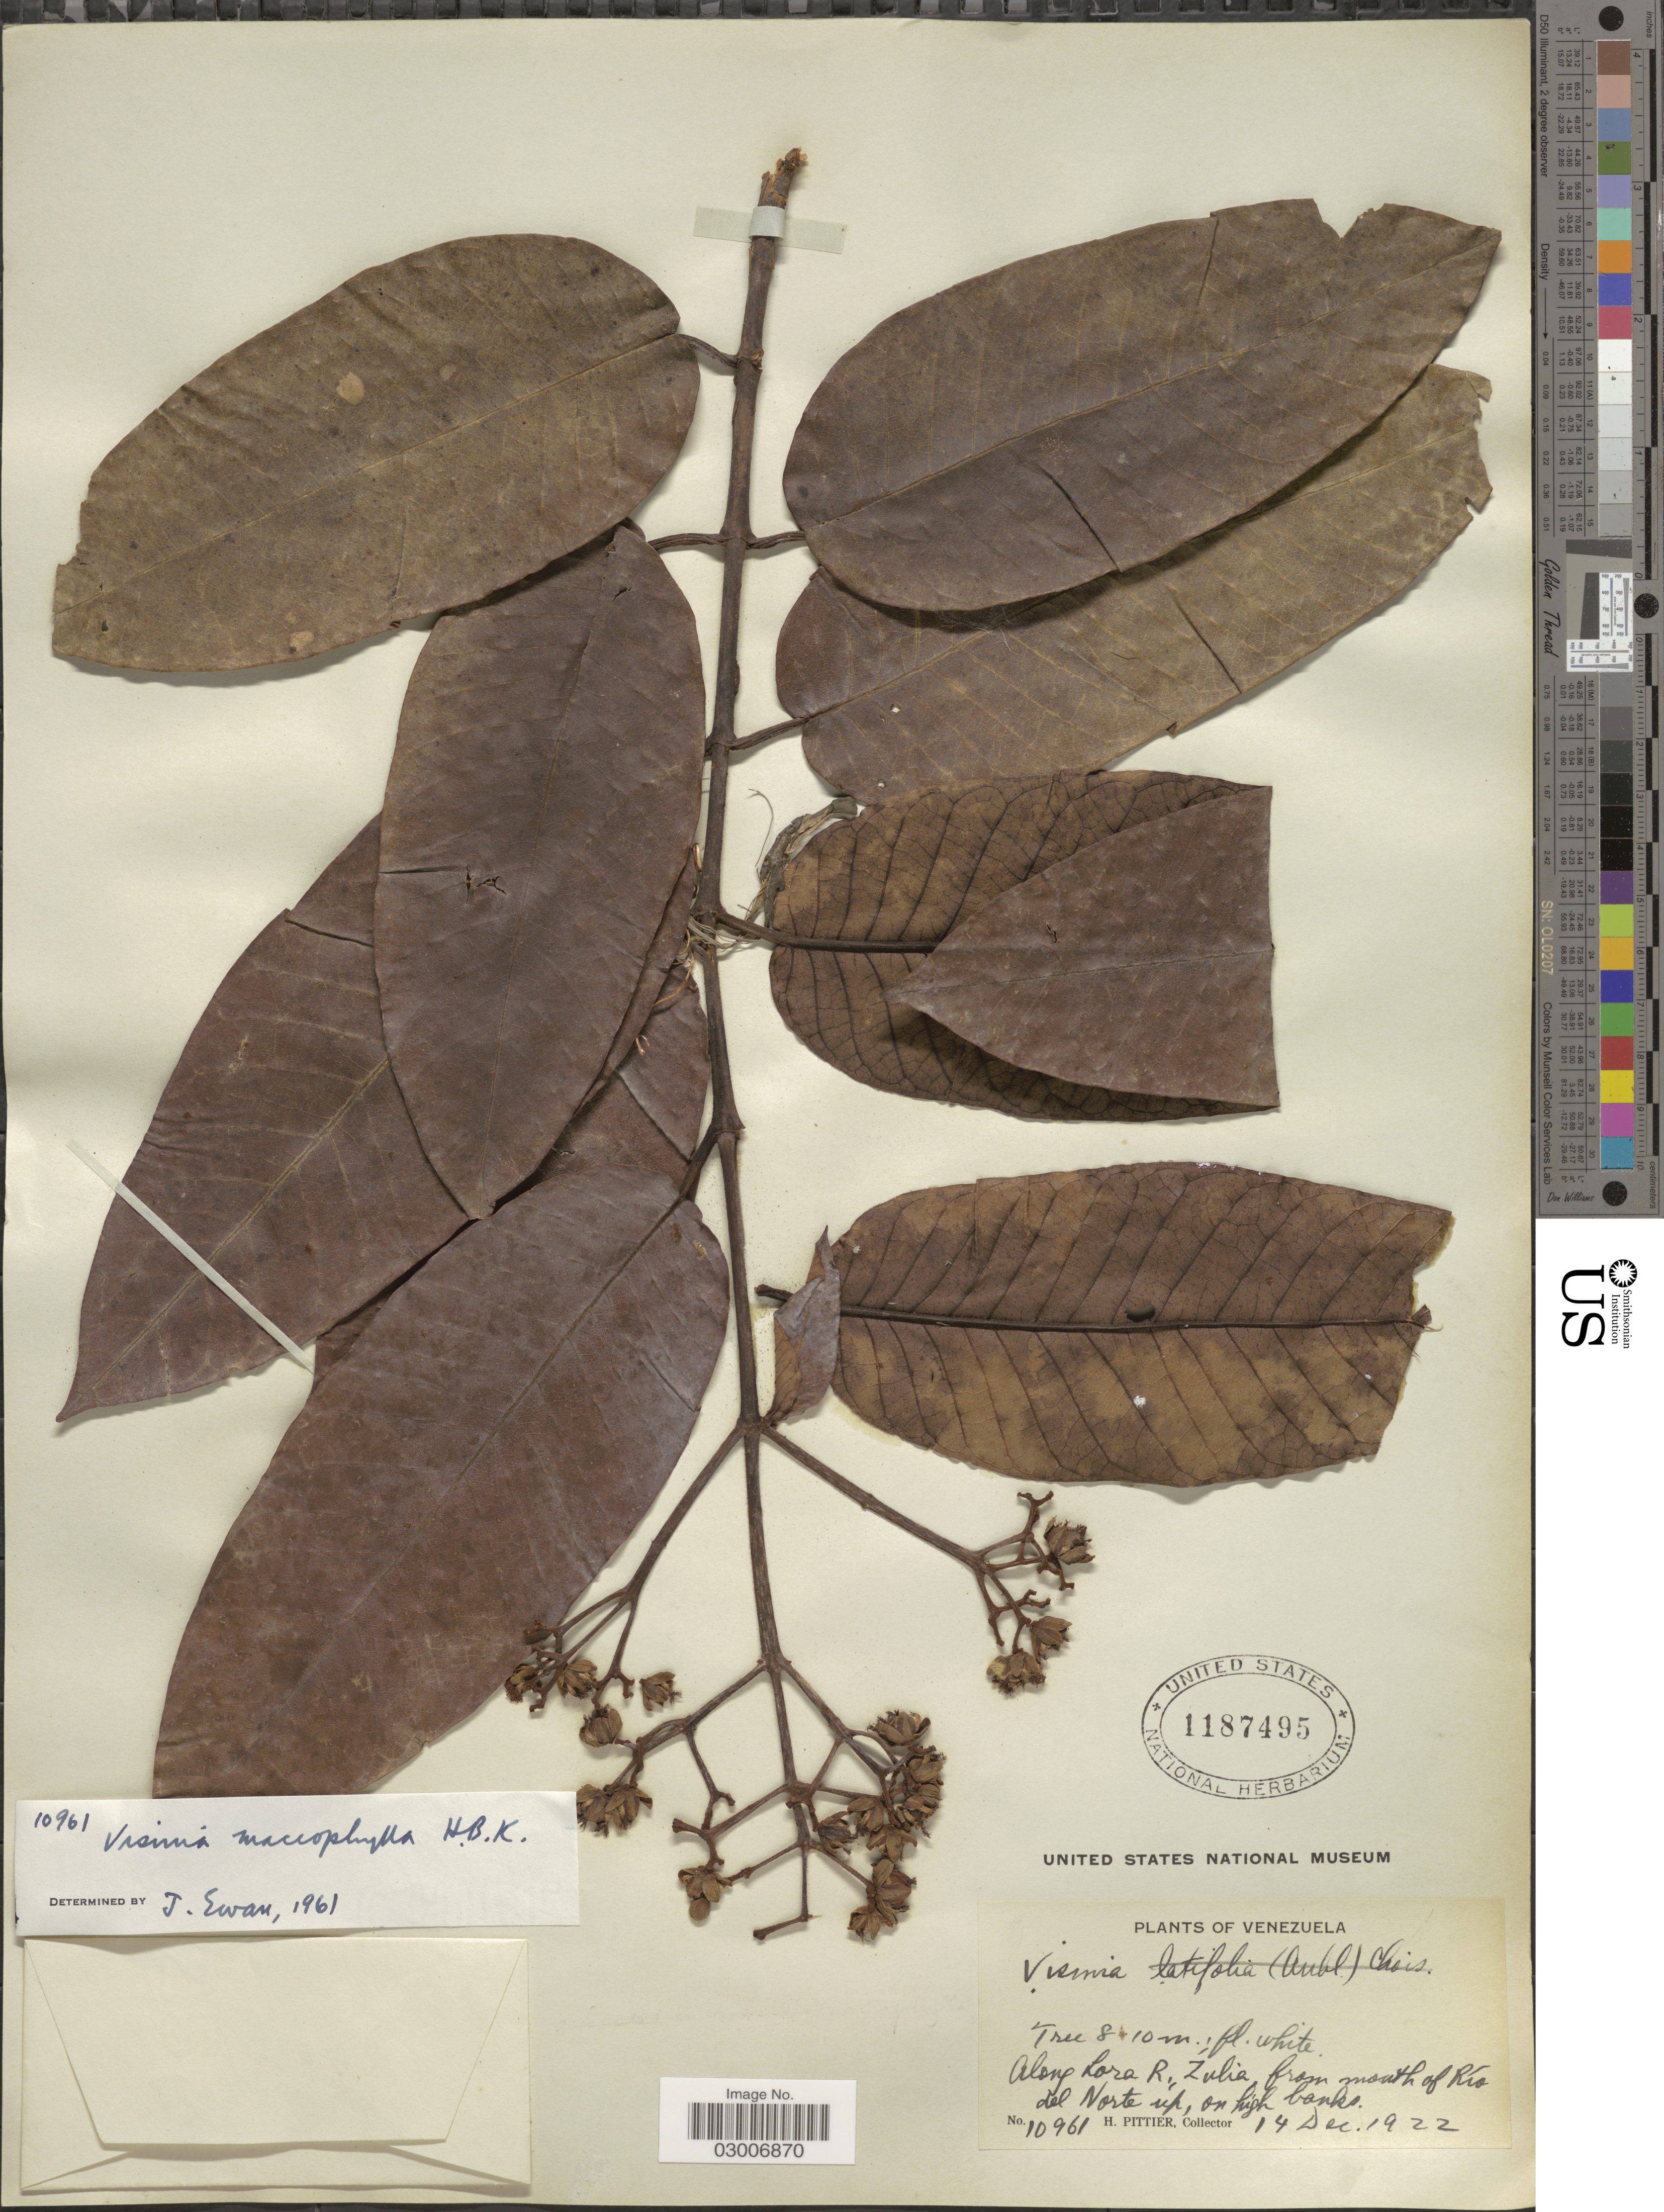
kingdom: Plantae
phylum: Tracheophyta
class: Magnoliopsida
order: Malpighiales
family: Hypericaceae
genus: Vismia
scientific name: Vismia macrophylla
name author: Kunth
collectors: H. F. Pittier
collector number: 10961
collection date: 1922-12-14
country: Venezuela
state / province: Zulia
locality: Along Lora R., Zulia, from mouth of Río del Norte up, on high banks.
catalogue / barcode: US 1187495